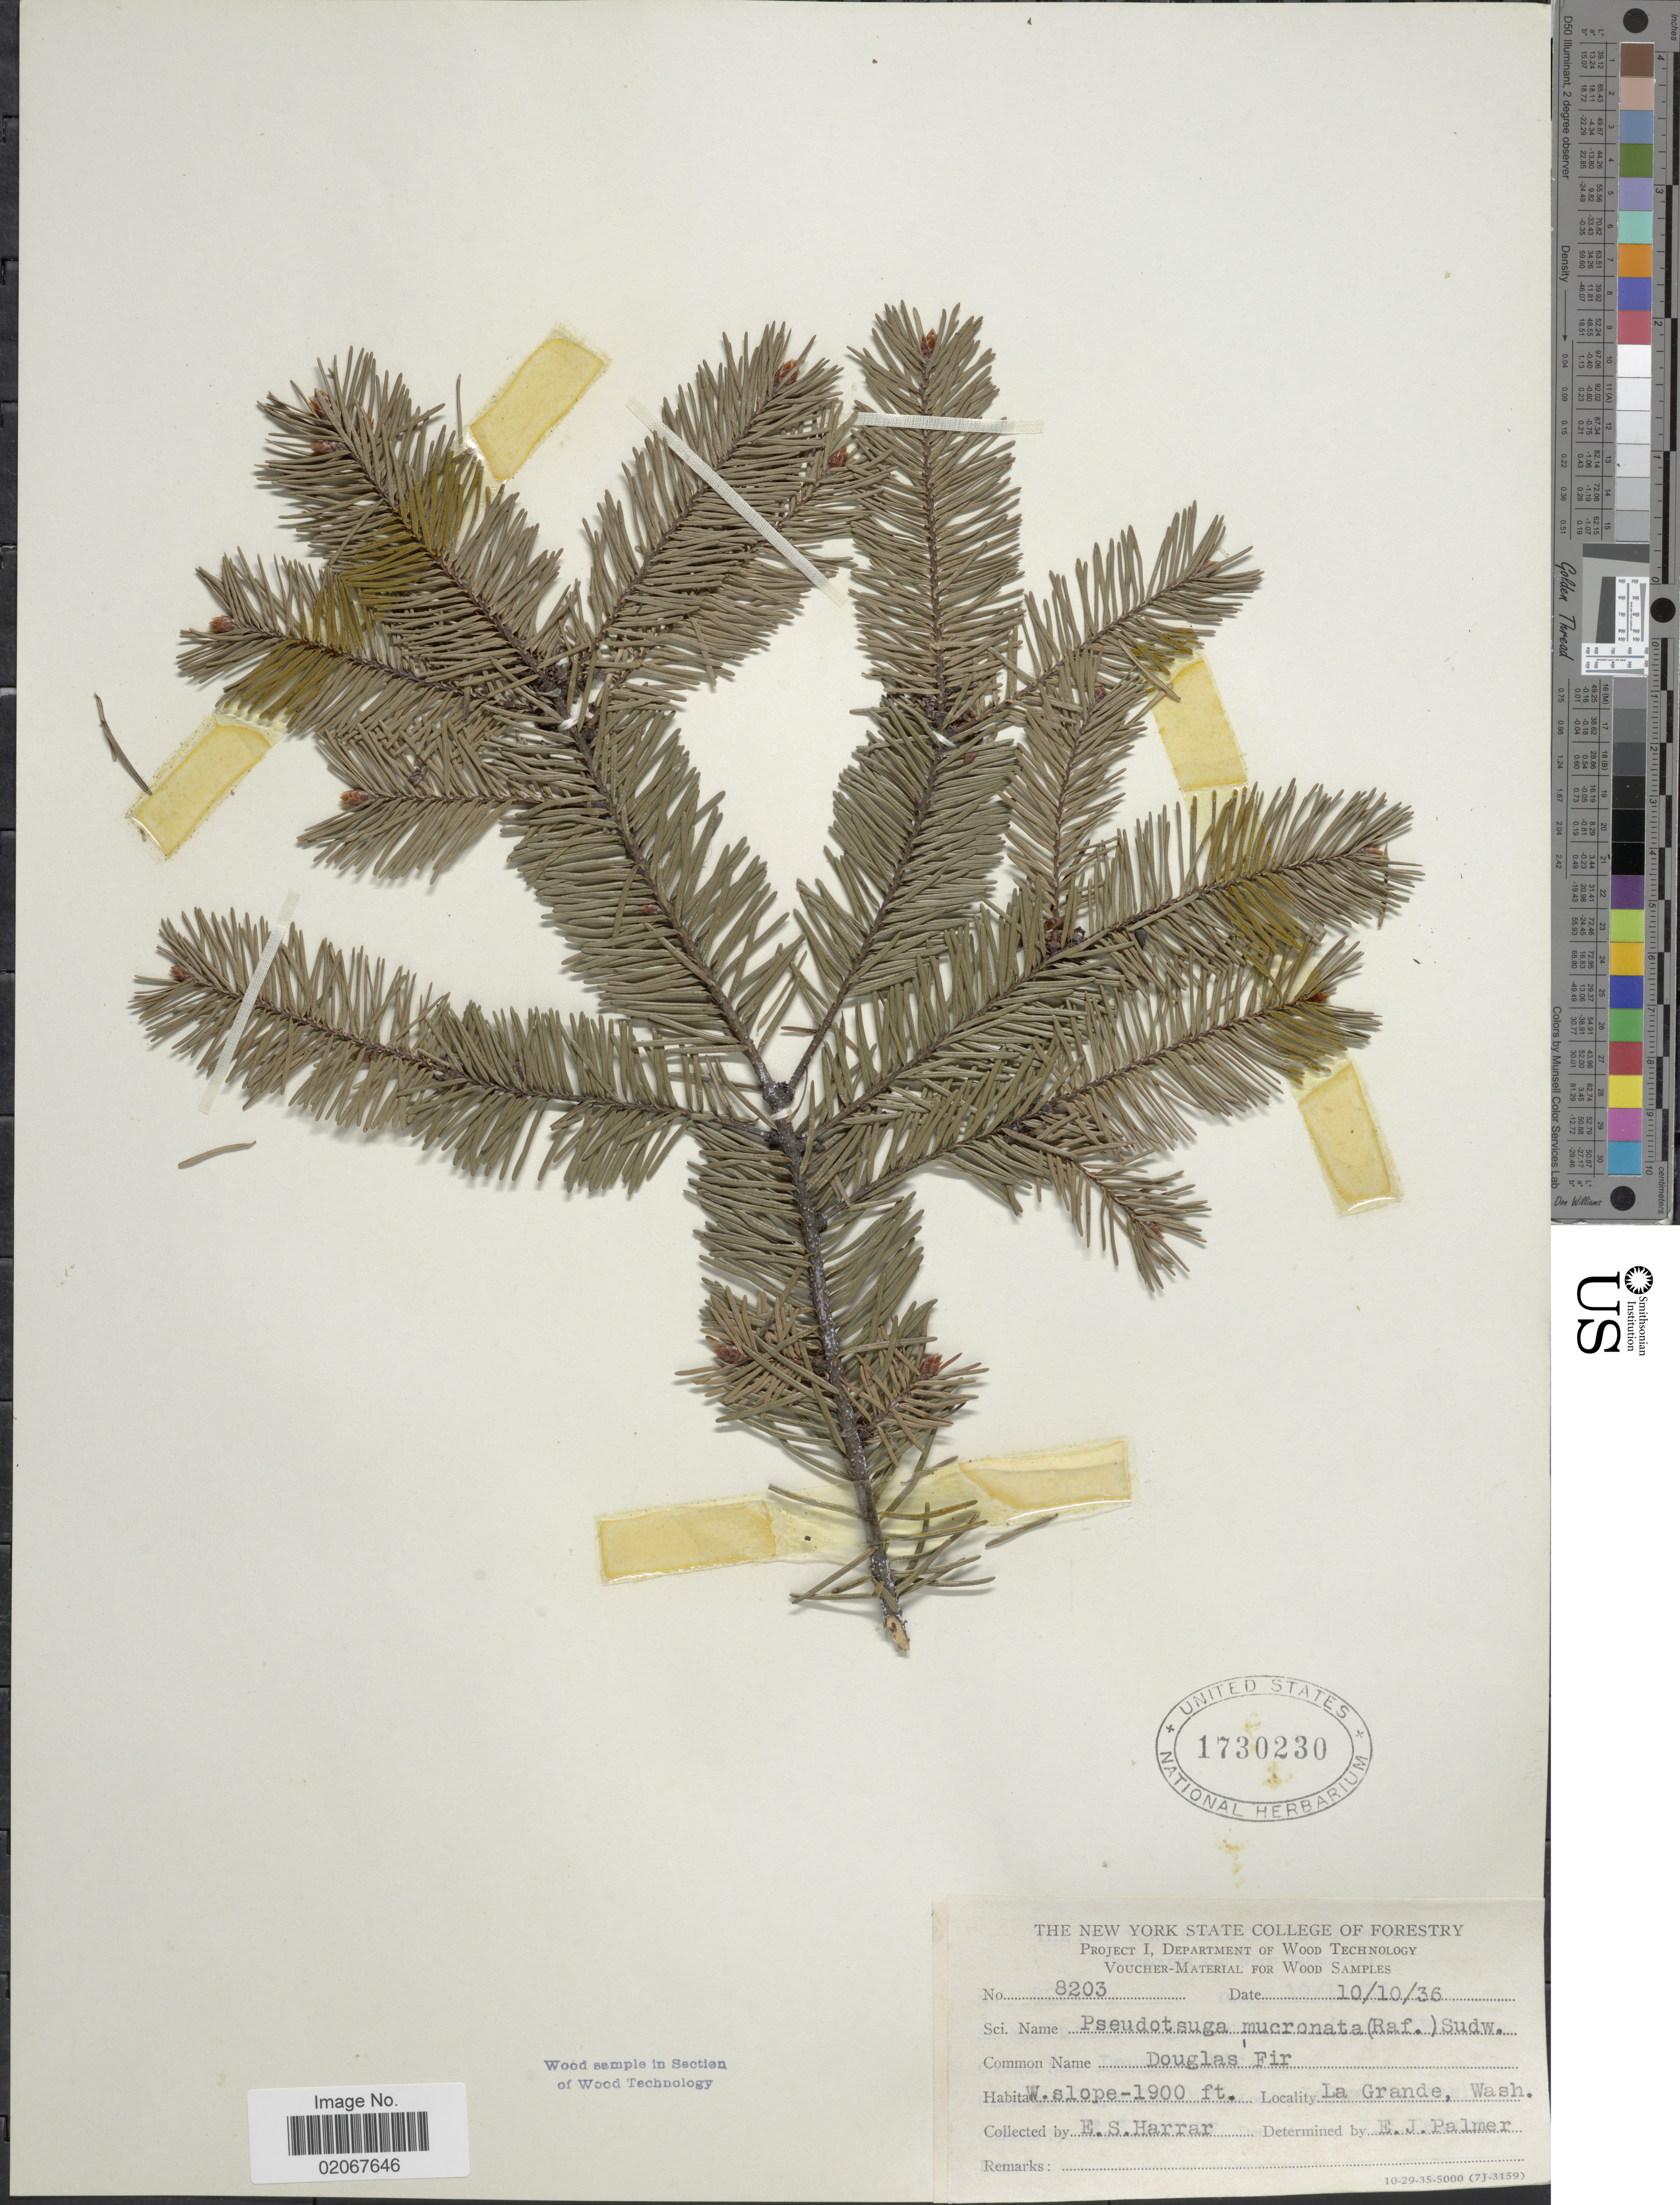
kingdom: Plantae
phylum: Tracheophyta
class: Pinopsida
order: Pinales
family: Pinaceae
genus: Pseudotsuga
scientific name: Pseudotsuga menziesii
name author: (Mirb.) Franco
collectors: E. Harrar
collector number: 8203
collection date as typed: Transcribed d/m/y: 10/10/36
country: United States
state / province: Washington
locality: La Grande, Wash.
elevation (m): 579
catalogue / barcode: US 1730230